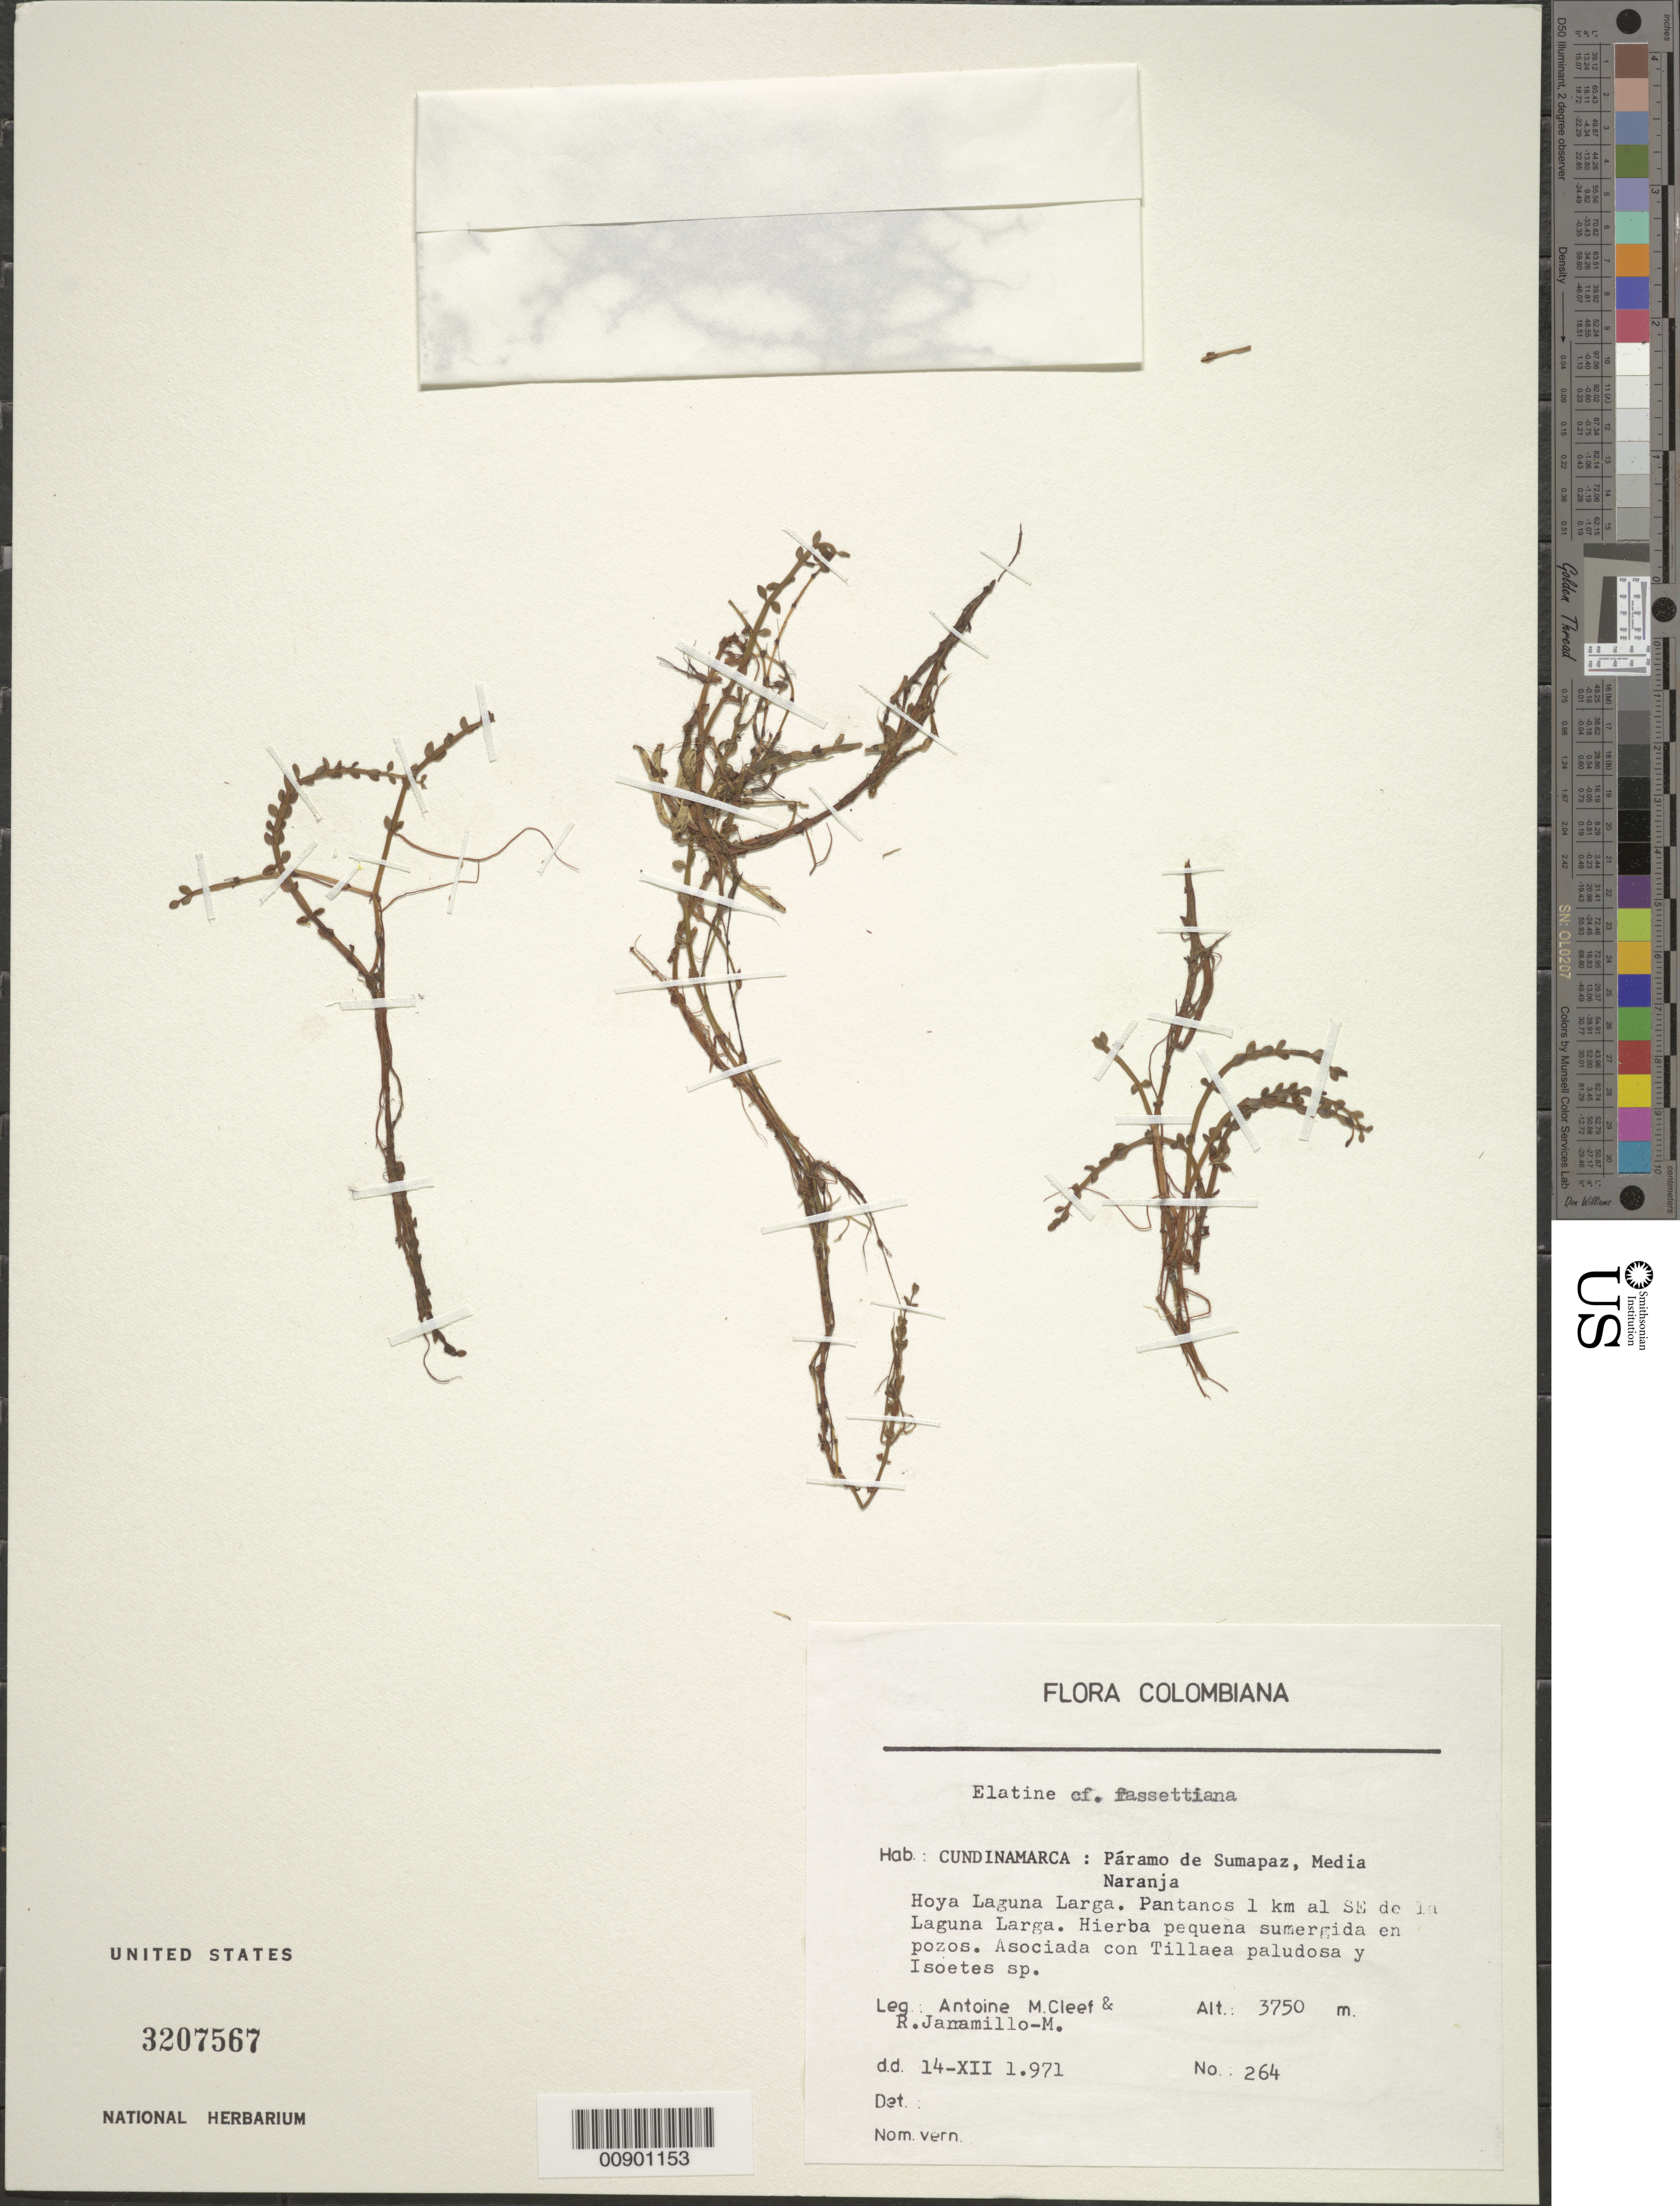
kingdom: Plantae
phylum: Tracheophyta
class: Magnoliopsida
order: Malpighiales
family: Elatinaceae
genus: Elatine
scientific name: Elatine fassettiana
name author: Steyerm.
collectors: A. Cleet & R. Janamillo-M.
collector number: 264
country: Colombia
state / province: Cundinamarca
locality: Paramo de Sumapaz, Media Naranja, SE of Laguna Larga.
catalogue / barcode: US 3207567